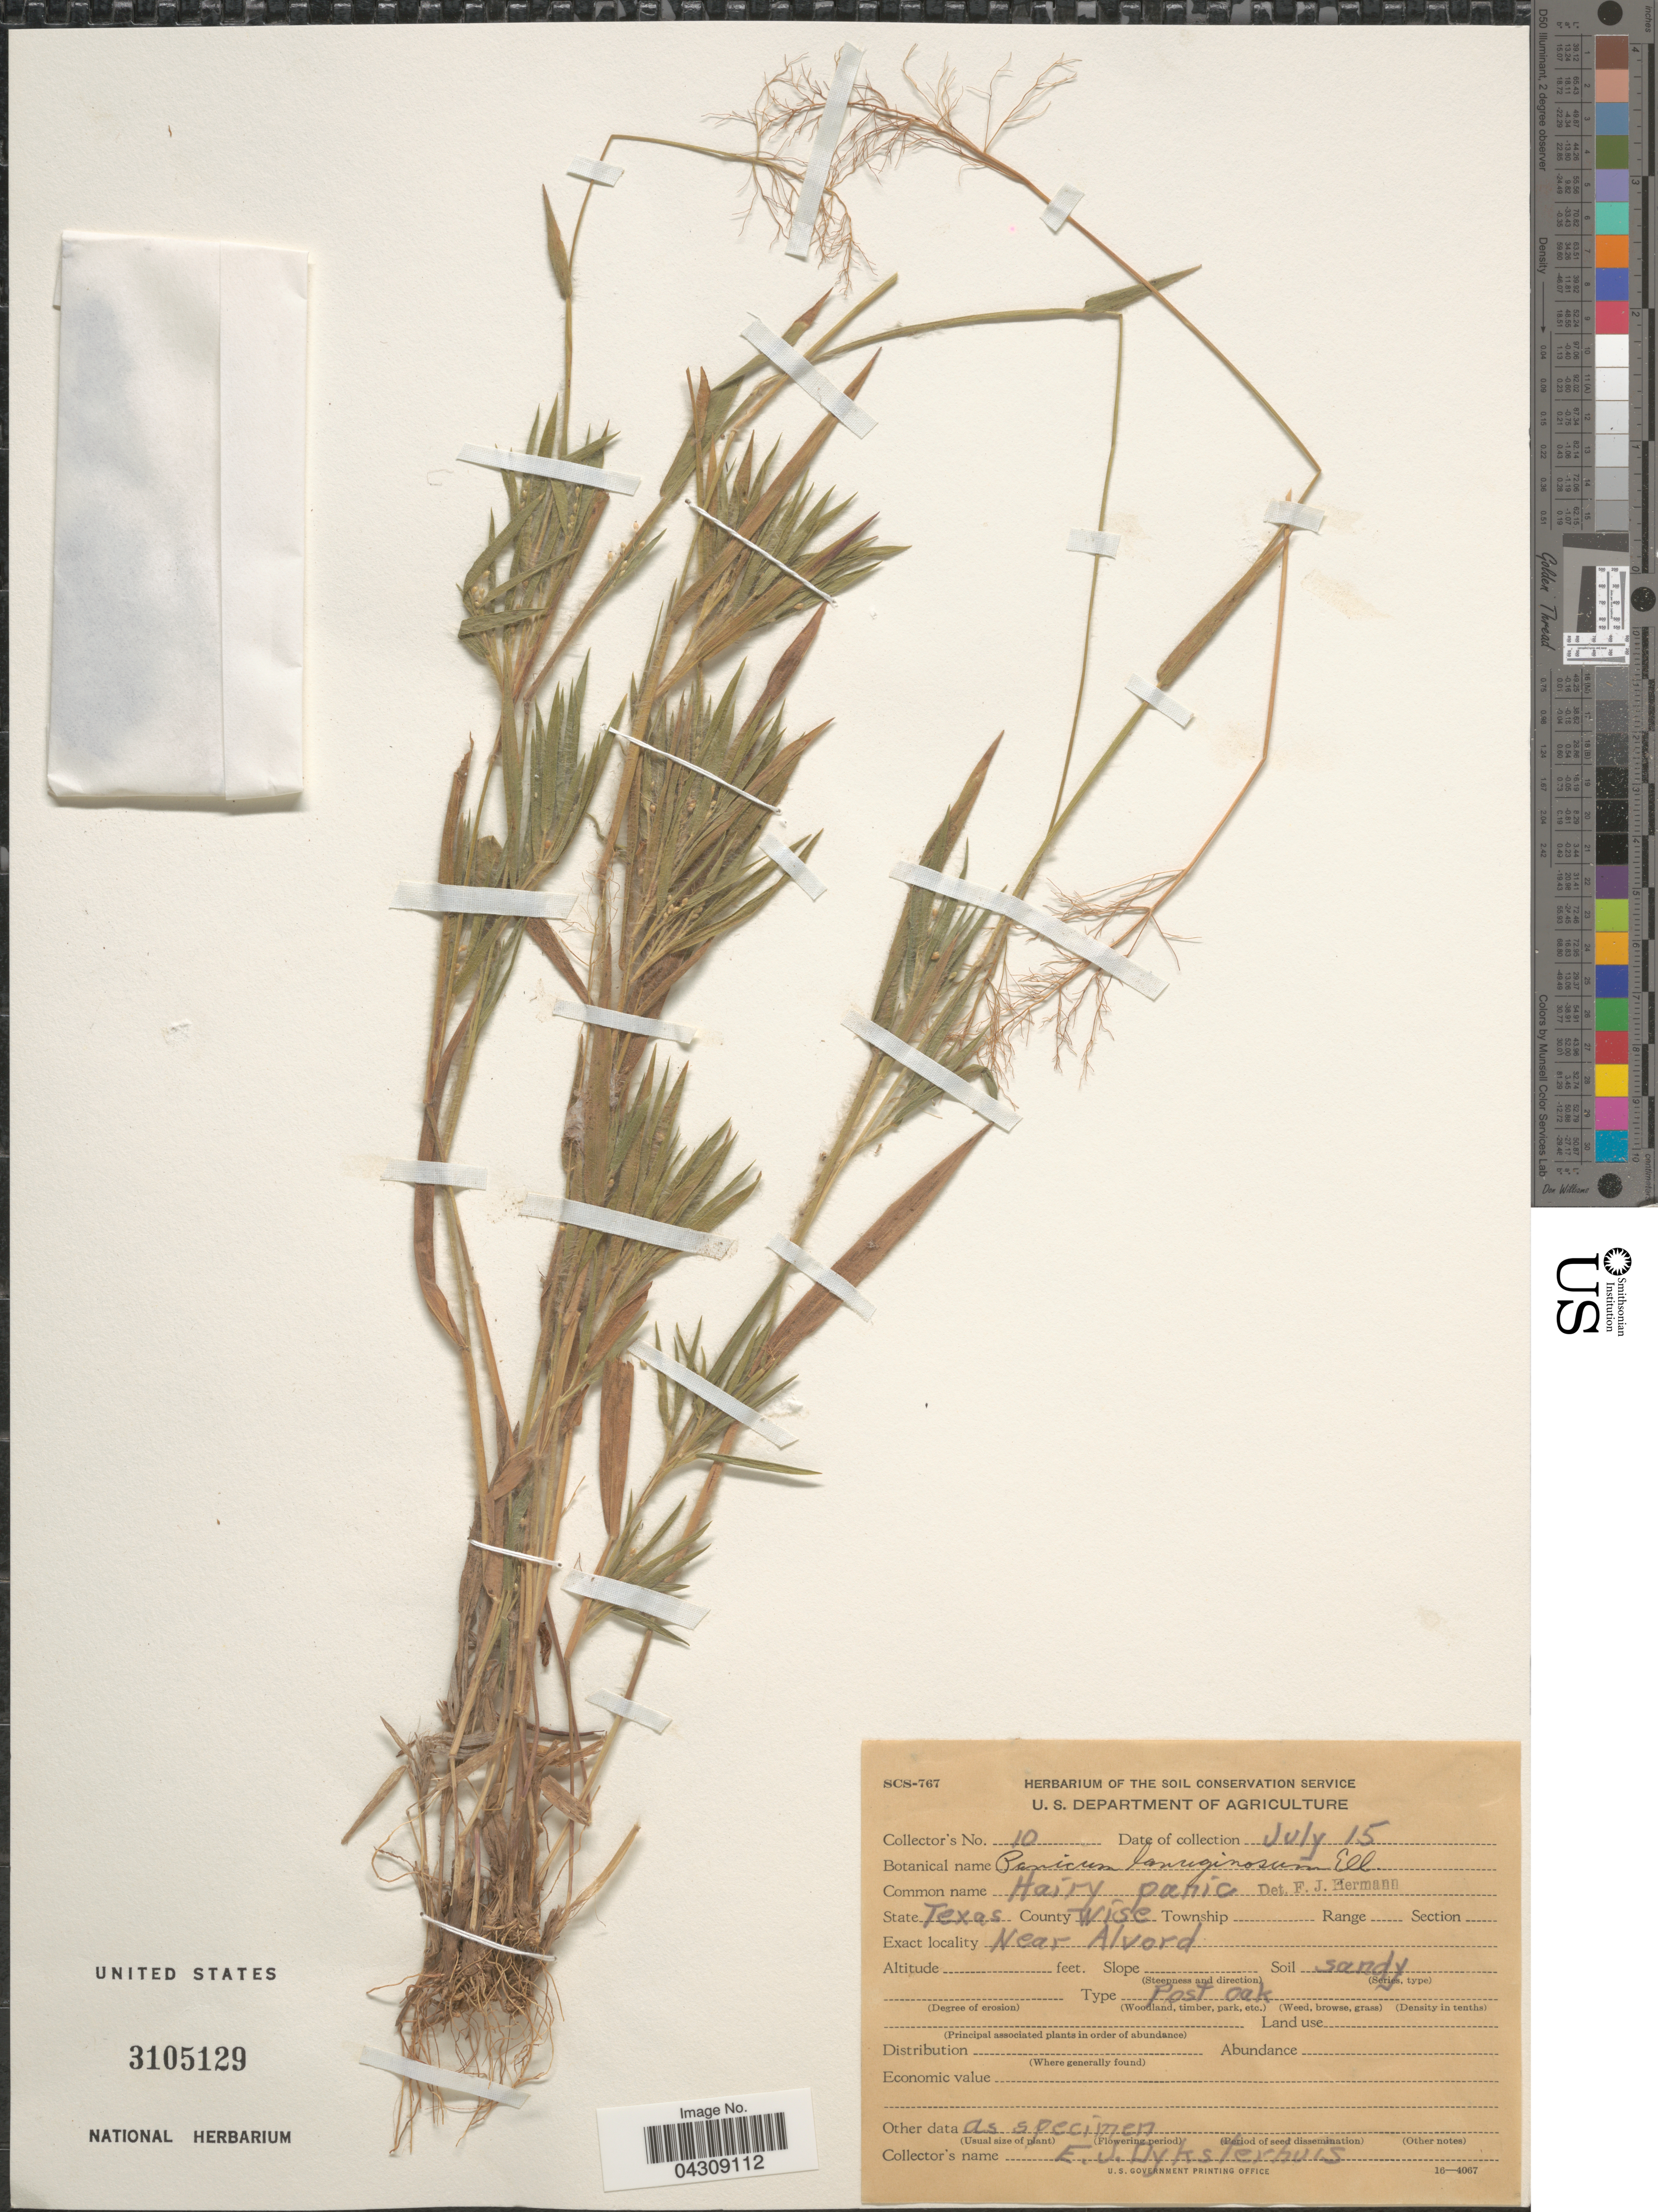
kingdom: Plantae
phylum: Tracheophyta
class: Liliopsida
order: Poales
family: Poaceae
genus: Dichanthelium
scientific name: Dichanthelium acuminatum var. acuminatum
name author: (Sw.) Gould & C.A. Clark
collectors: E. Dyksterhuis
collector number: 10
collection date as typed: Transcribed d/m/y: /7/15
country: United States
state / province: Texas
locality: County Wise. Near Alvord.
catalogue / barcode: US 3105129